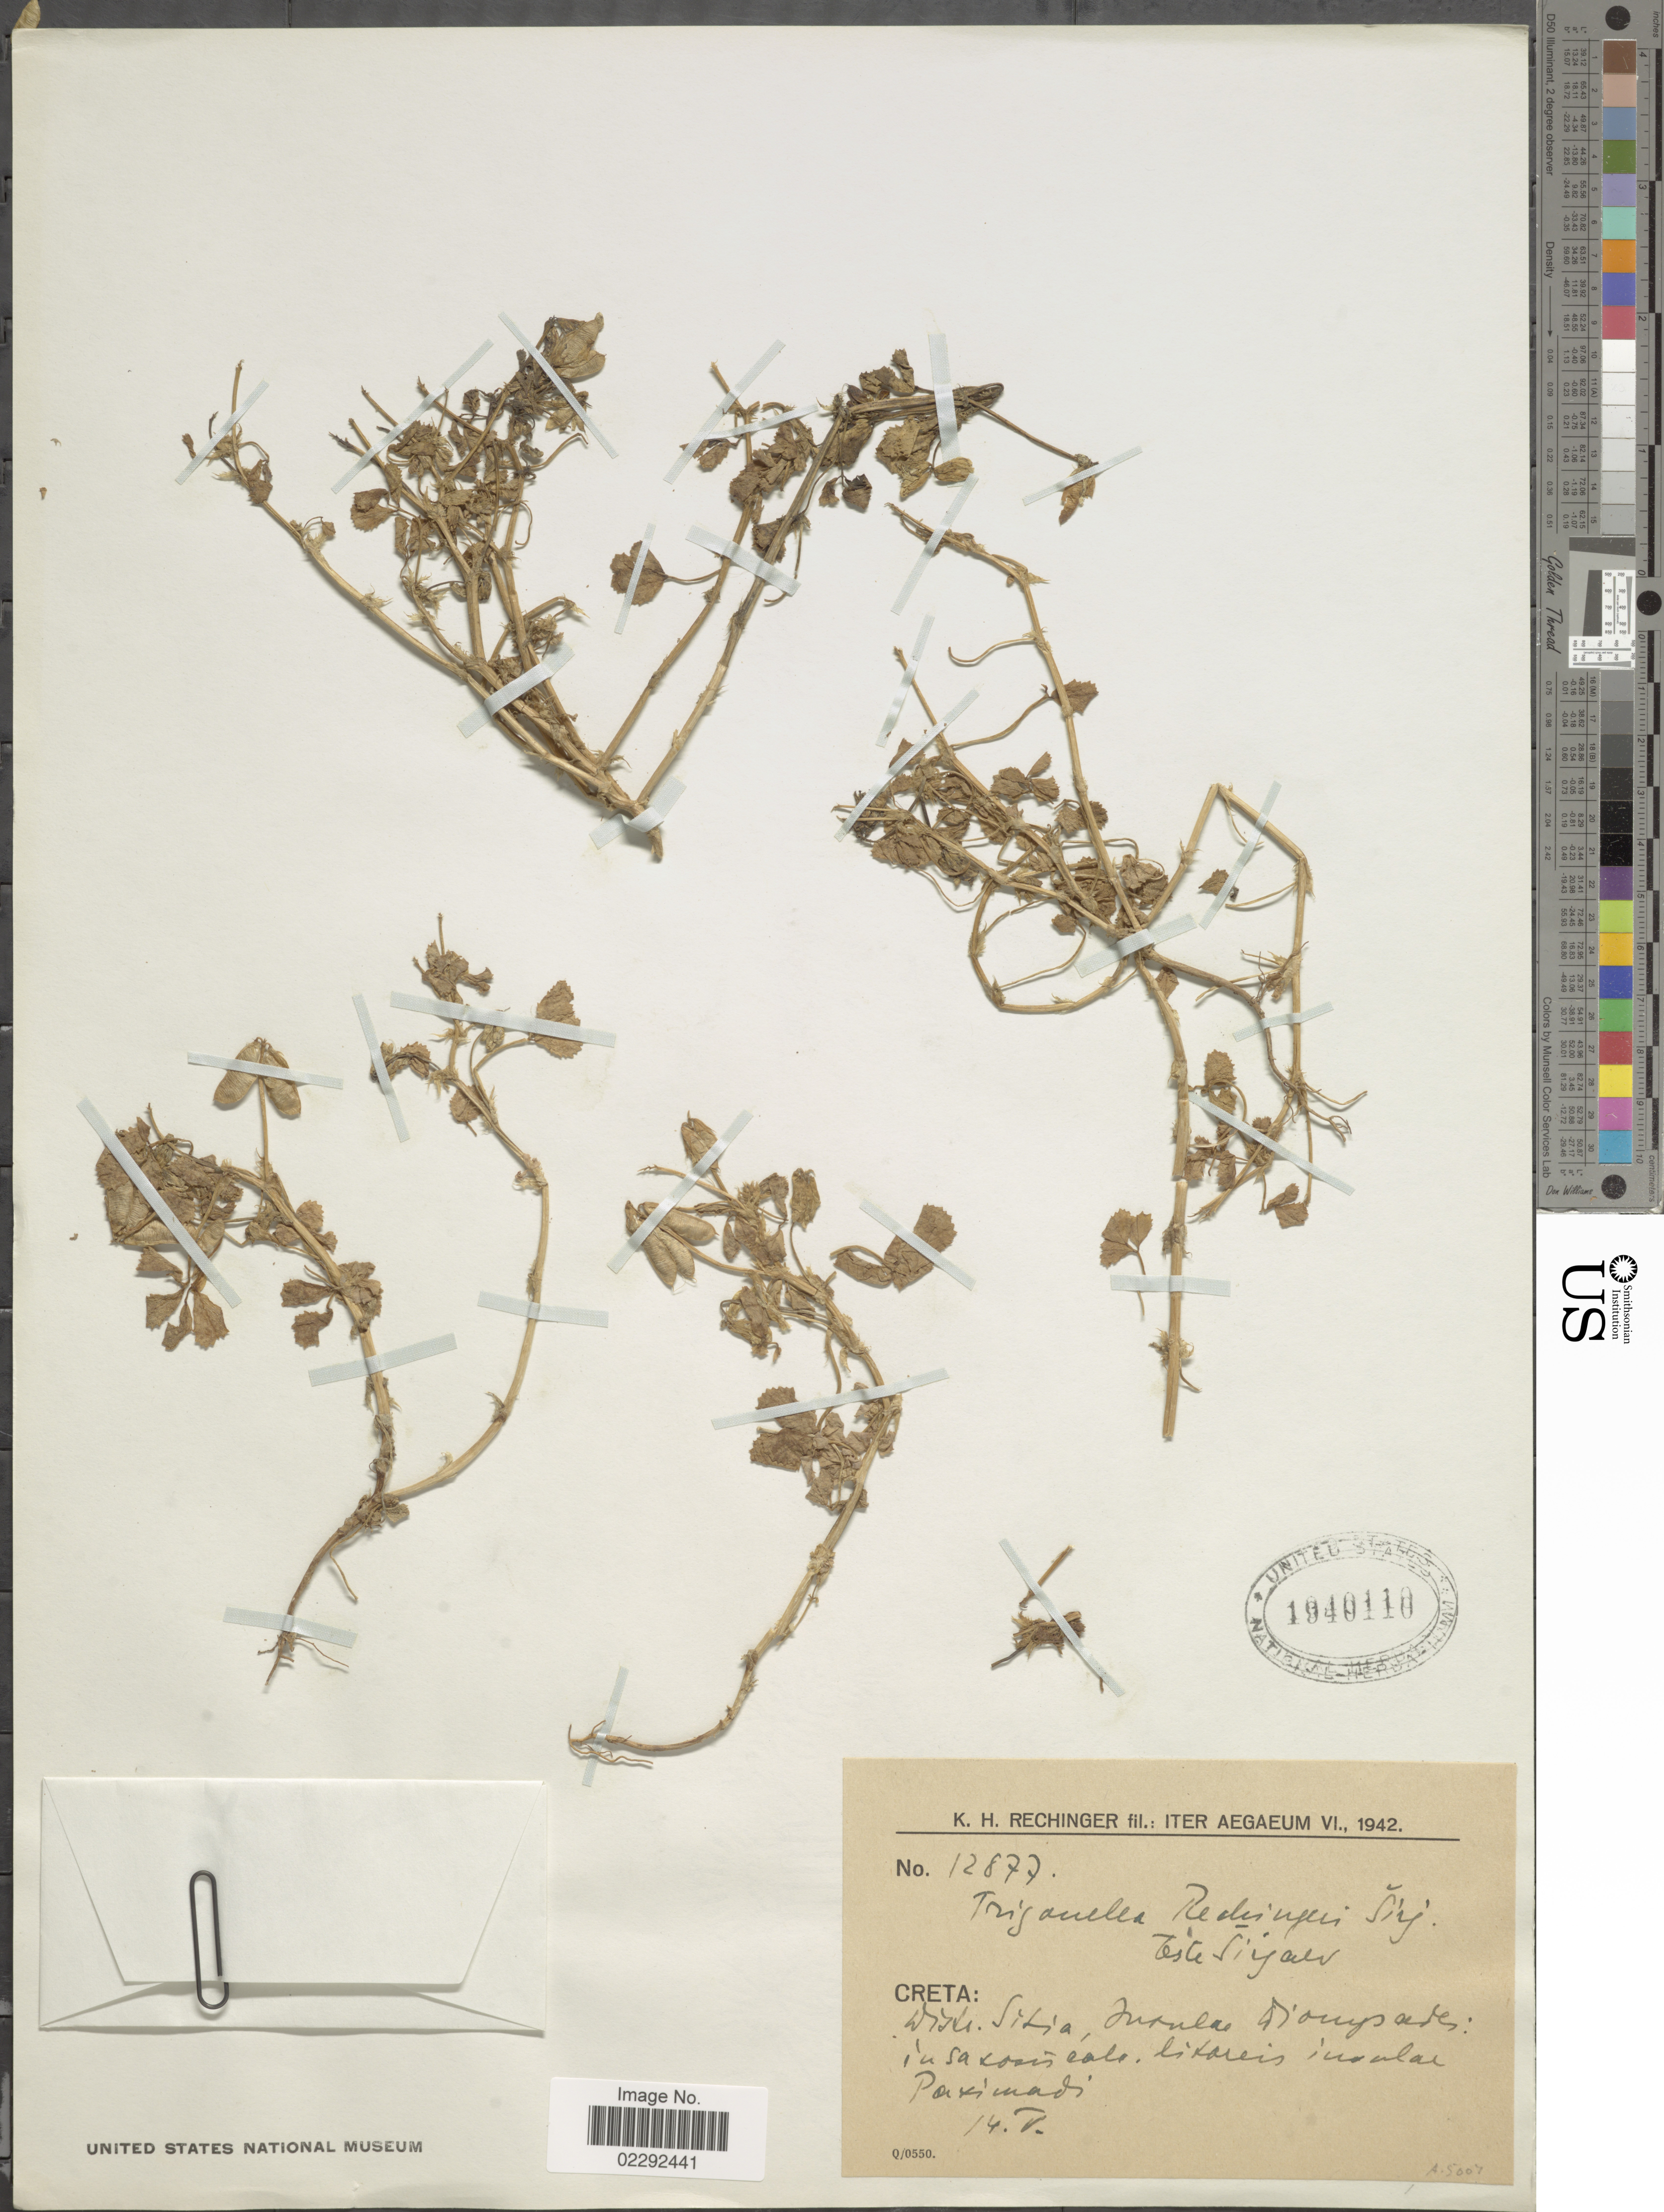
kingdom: Plantae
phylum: Tracheophyta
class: Magnoliopsida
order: Fabales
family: Fabaceae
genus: Trigonella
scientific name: Trigonella rechingeri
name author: Širj.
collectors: K. H. Rechinger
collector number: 12877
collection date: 1942-05-14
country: Greece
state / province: Crete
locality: Dist. Sitia, Insulae Dionysades: in saxonis calc. litories insulae Paximadi.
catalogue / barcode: US 1940110